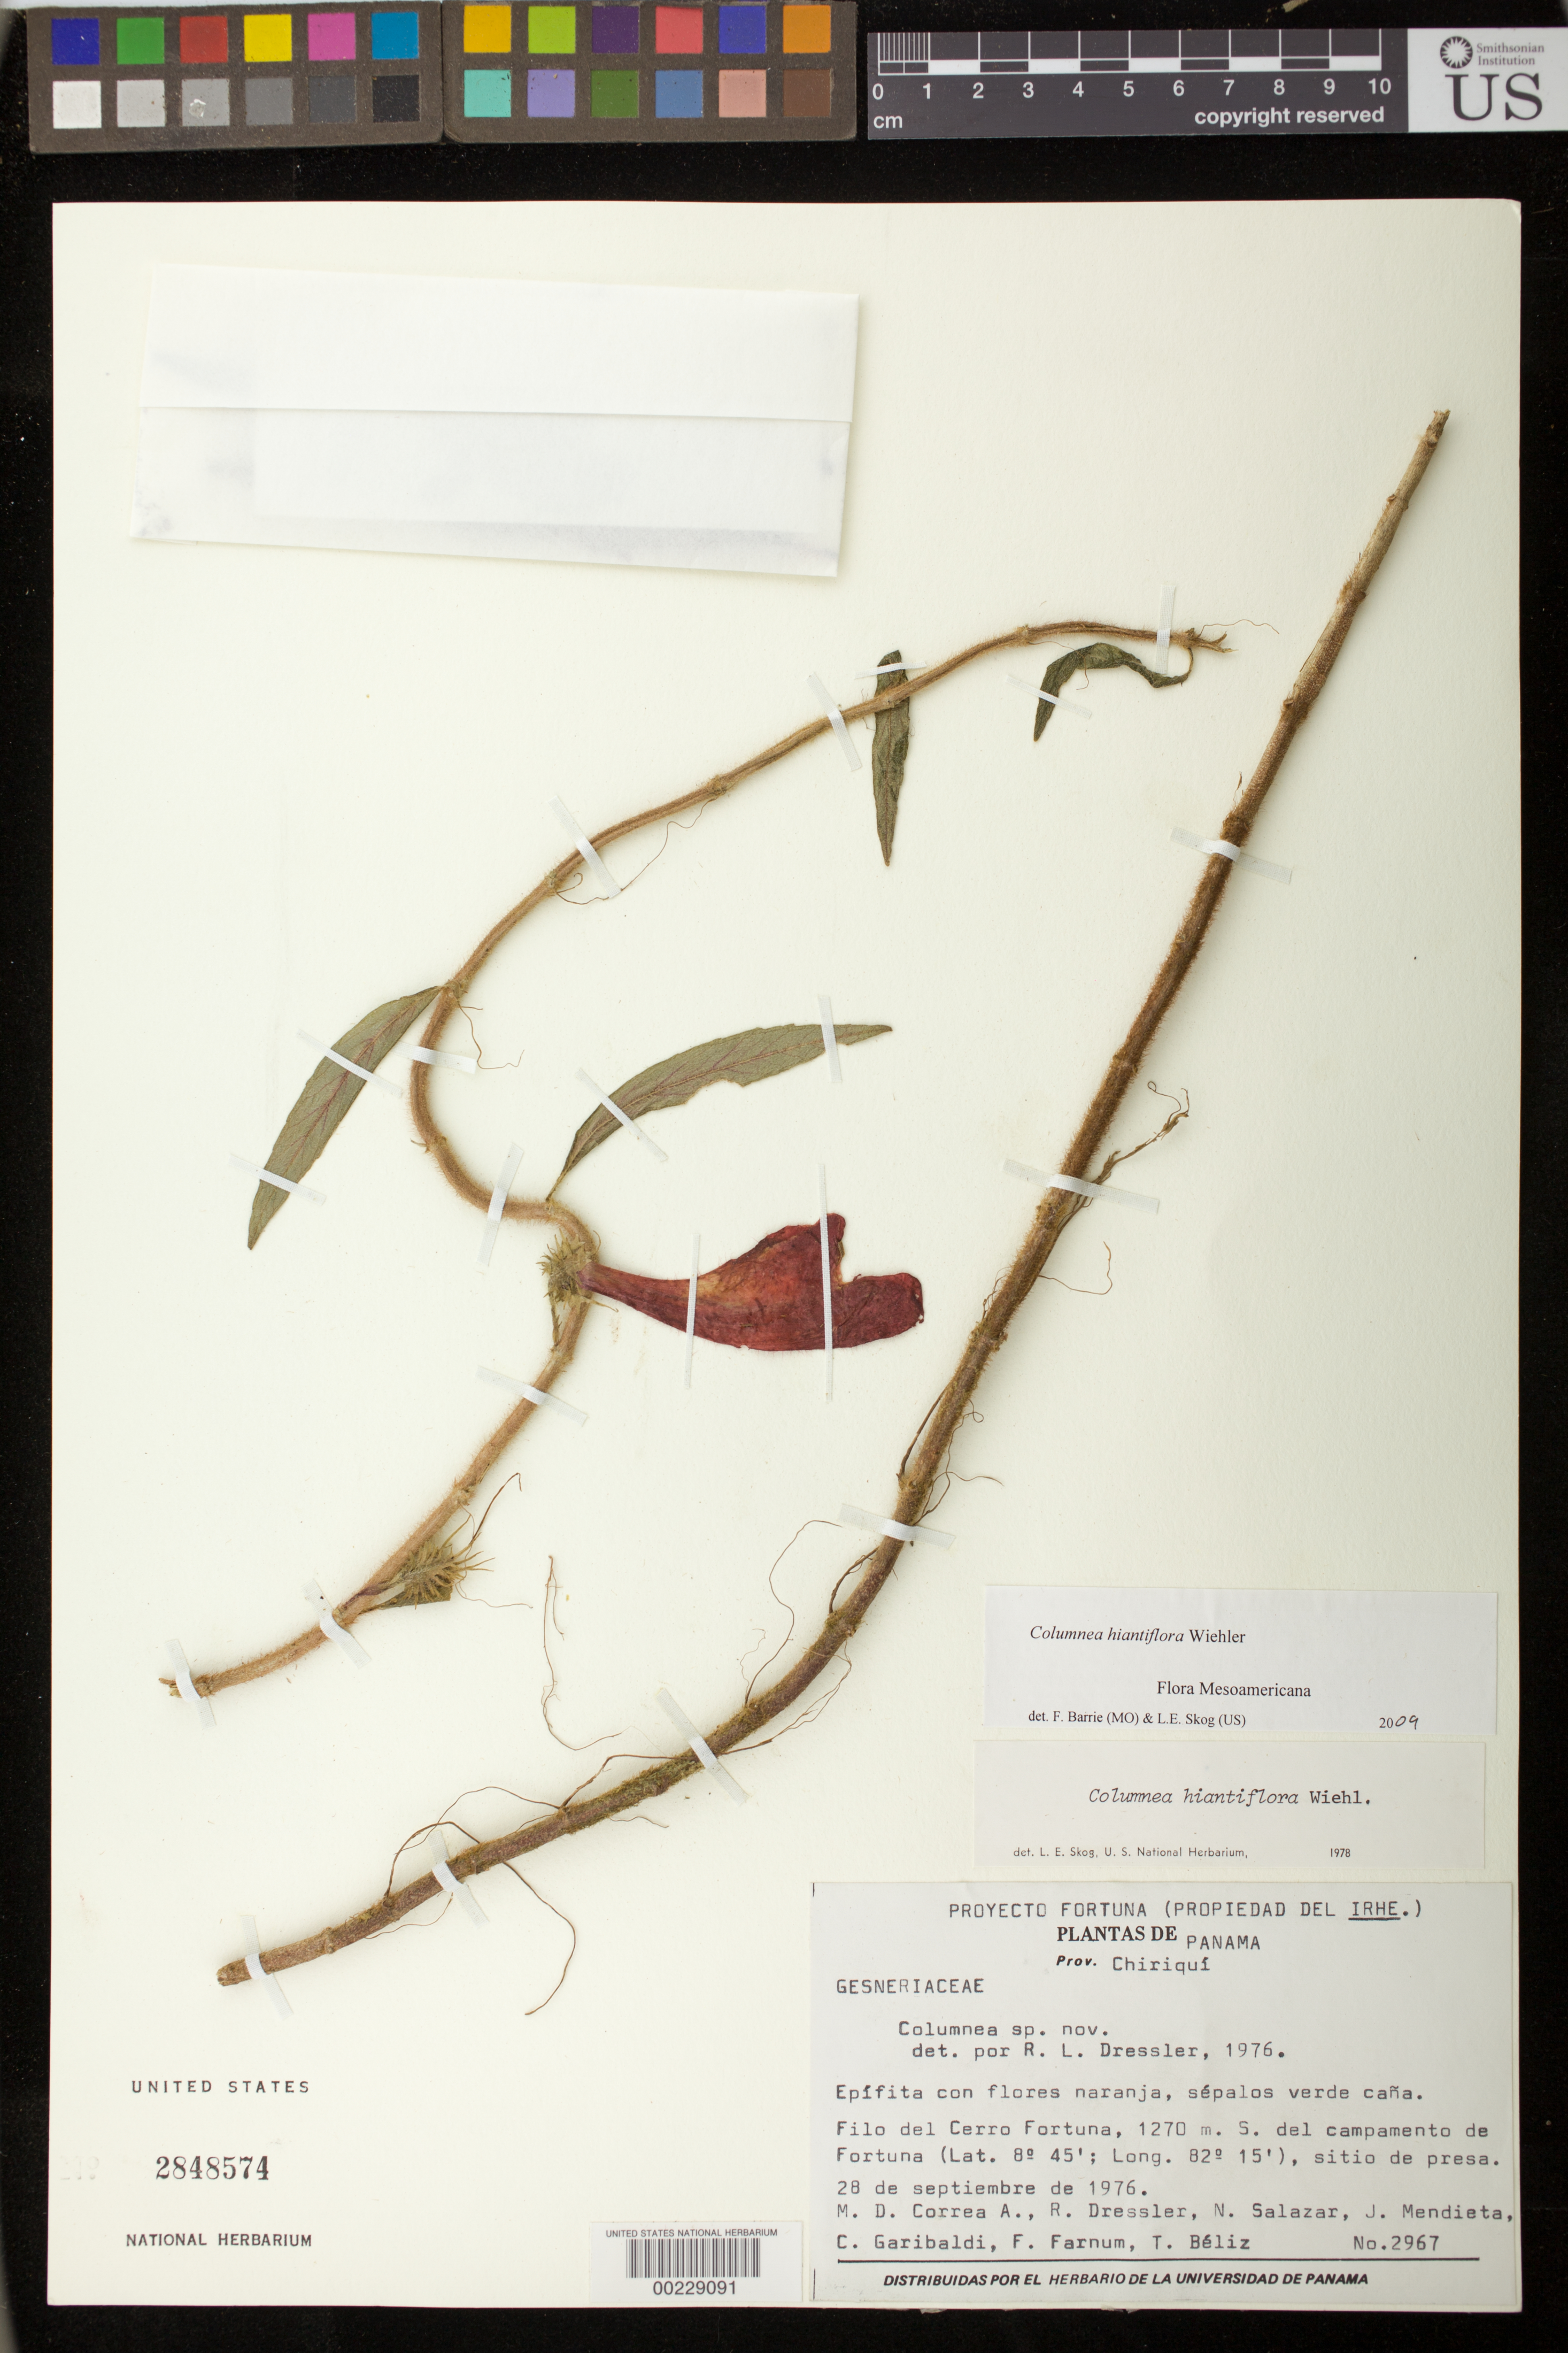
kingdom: Plantae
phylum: Tracheophyta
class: Magnoliopsida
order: Lamiales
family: Gesneriaceae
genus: Columnea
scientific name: Columnea hiantiflora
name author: Wiehler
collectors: M. D. Corrêa-A. & et al.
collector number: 2967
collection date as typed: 28 Sep 1976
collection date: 1976-09-28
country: Panama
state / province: Chiriquí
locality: Filo del Cerro Fortuna, S of Fortuna camp, dam site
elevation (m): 1270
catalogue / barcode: US 2848574